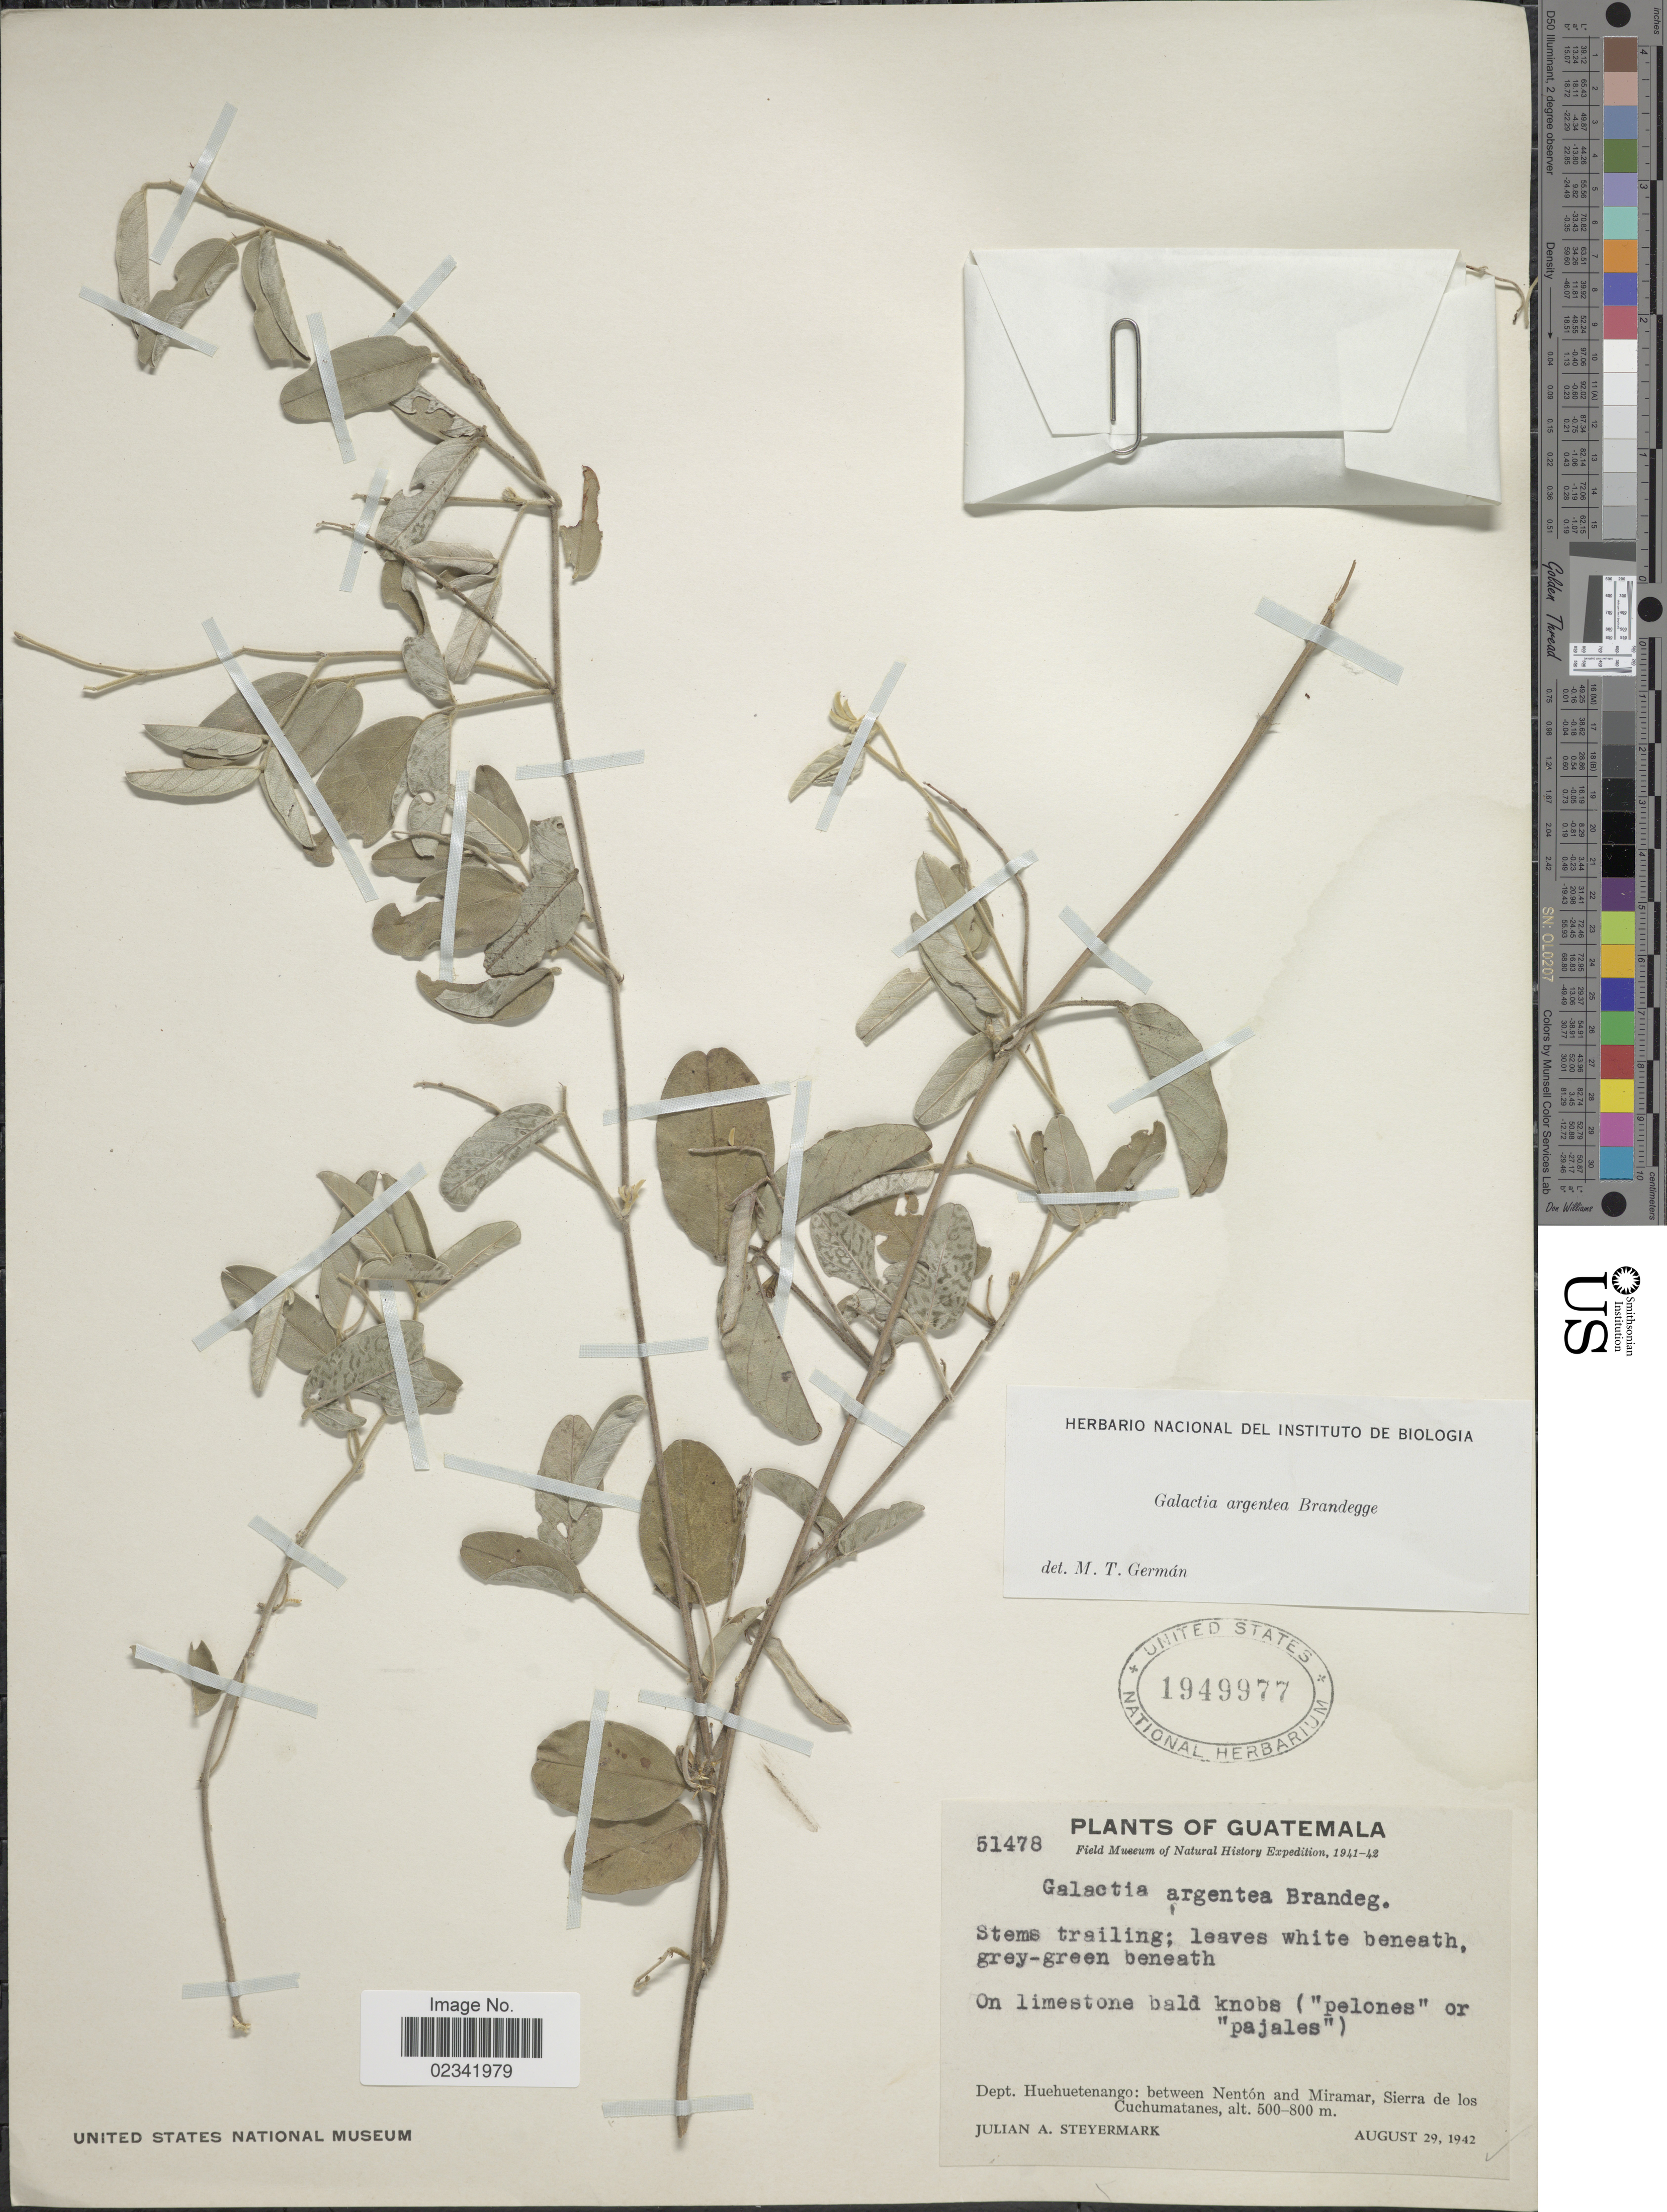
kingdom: Plantae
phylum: Tracheophyta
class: Magnoliopsida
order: Fabales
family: Fabaceae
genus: Galactia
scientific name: Galactia argentea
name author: Brandegee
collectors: J. Steyermark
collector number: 51478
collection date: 1942-08-29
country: Guatemala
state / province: Huehuetenango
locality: Dept. Huehuetenango: between Nenton and Miramar, Sierra de los Cuchumatanes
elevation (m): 500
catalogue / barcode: US 1949977